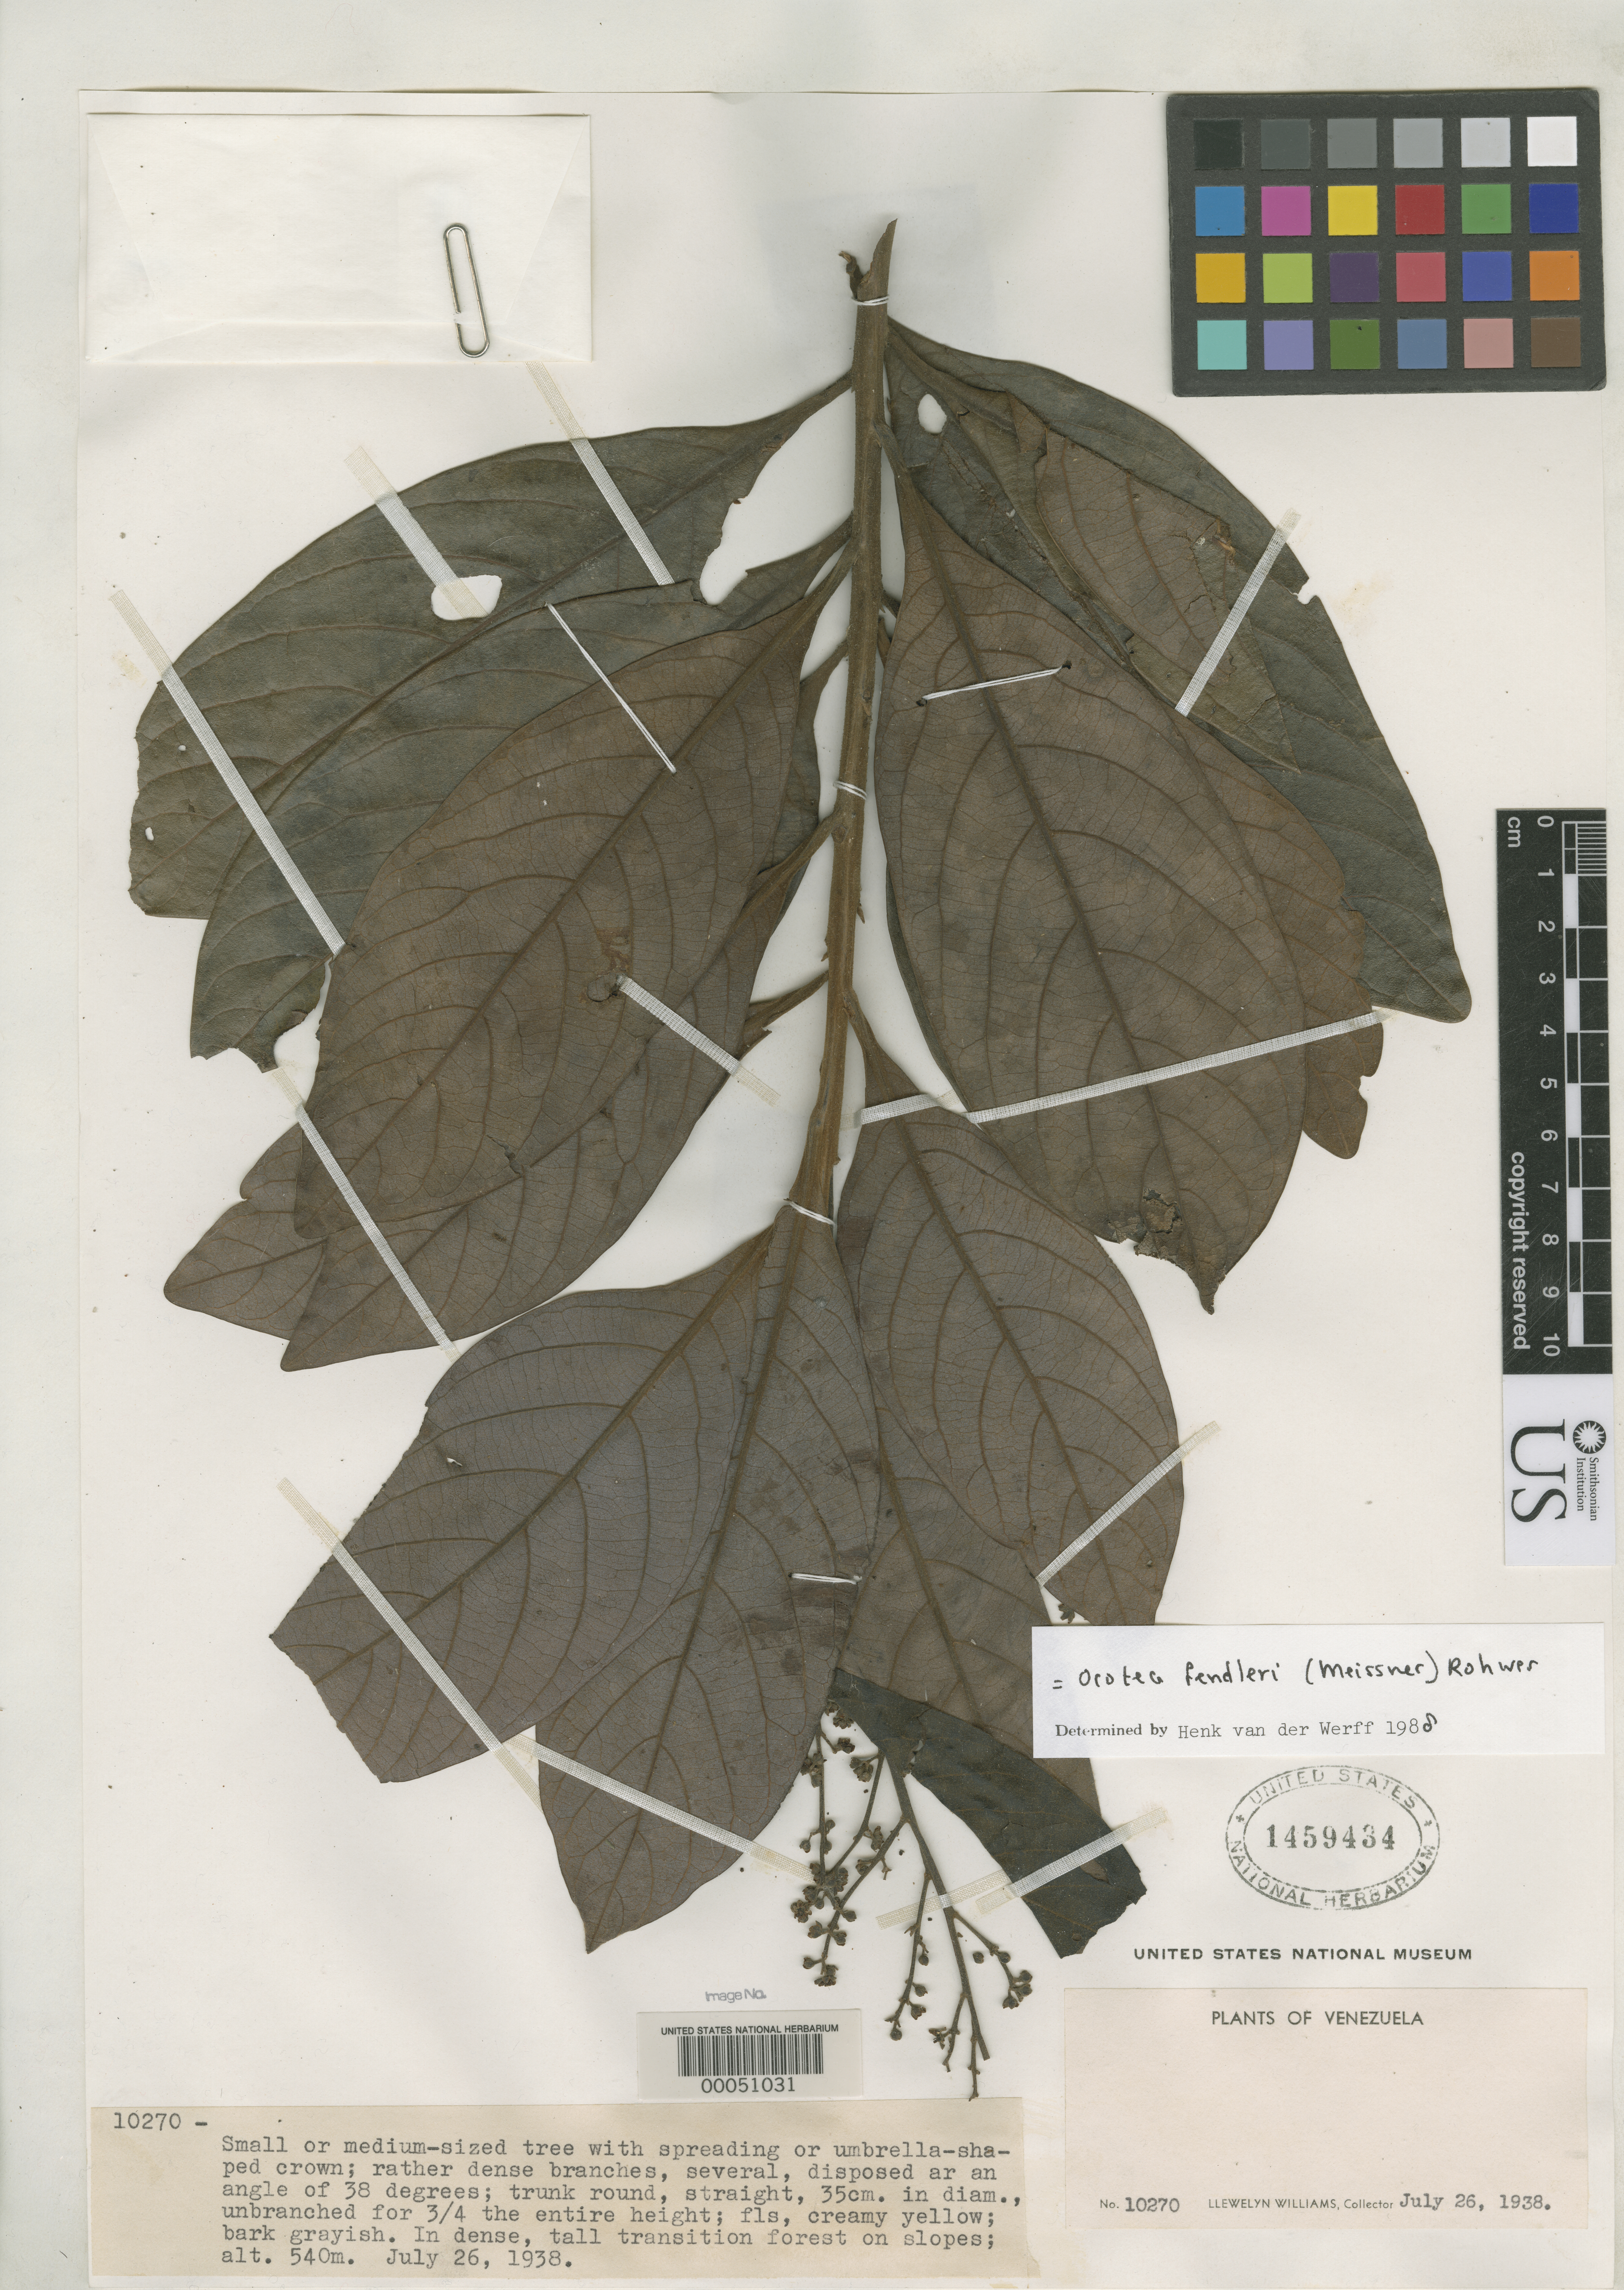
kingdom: Plantae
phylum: Tracheophyta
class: Magnoliopsida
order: Laurales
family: Lauraceae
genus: Ocotea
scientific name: Ocotea glandulosa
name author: Lasser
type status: Type Fragment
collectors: Ll. Williams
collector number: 10270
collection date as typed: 26 Jul 1938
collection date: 1938-07-26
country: Venezuela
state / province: Mérida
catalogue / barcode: US 1459434